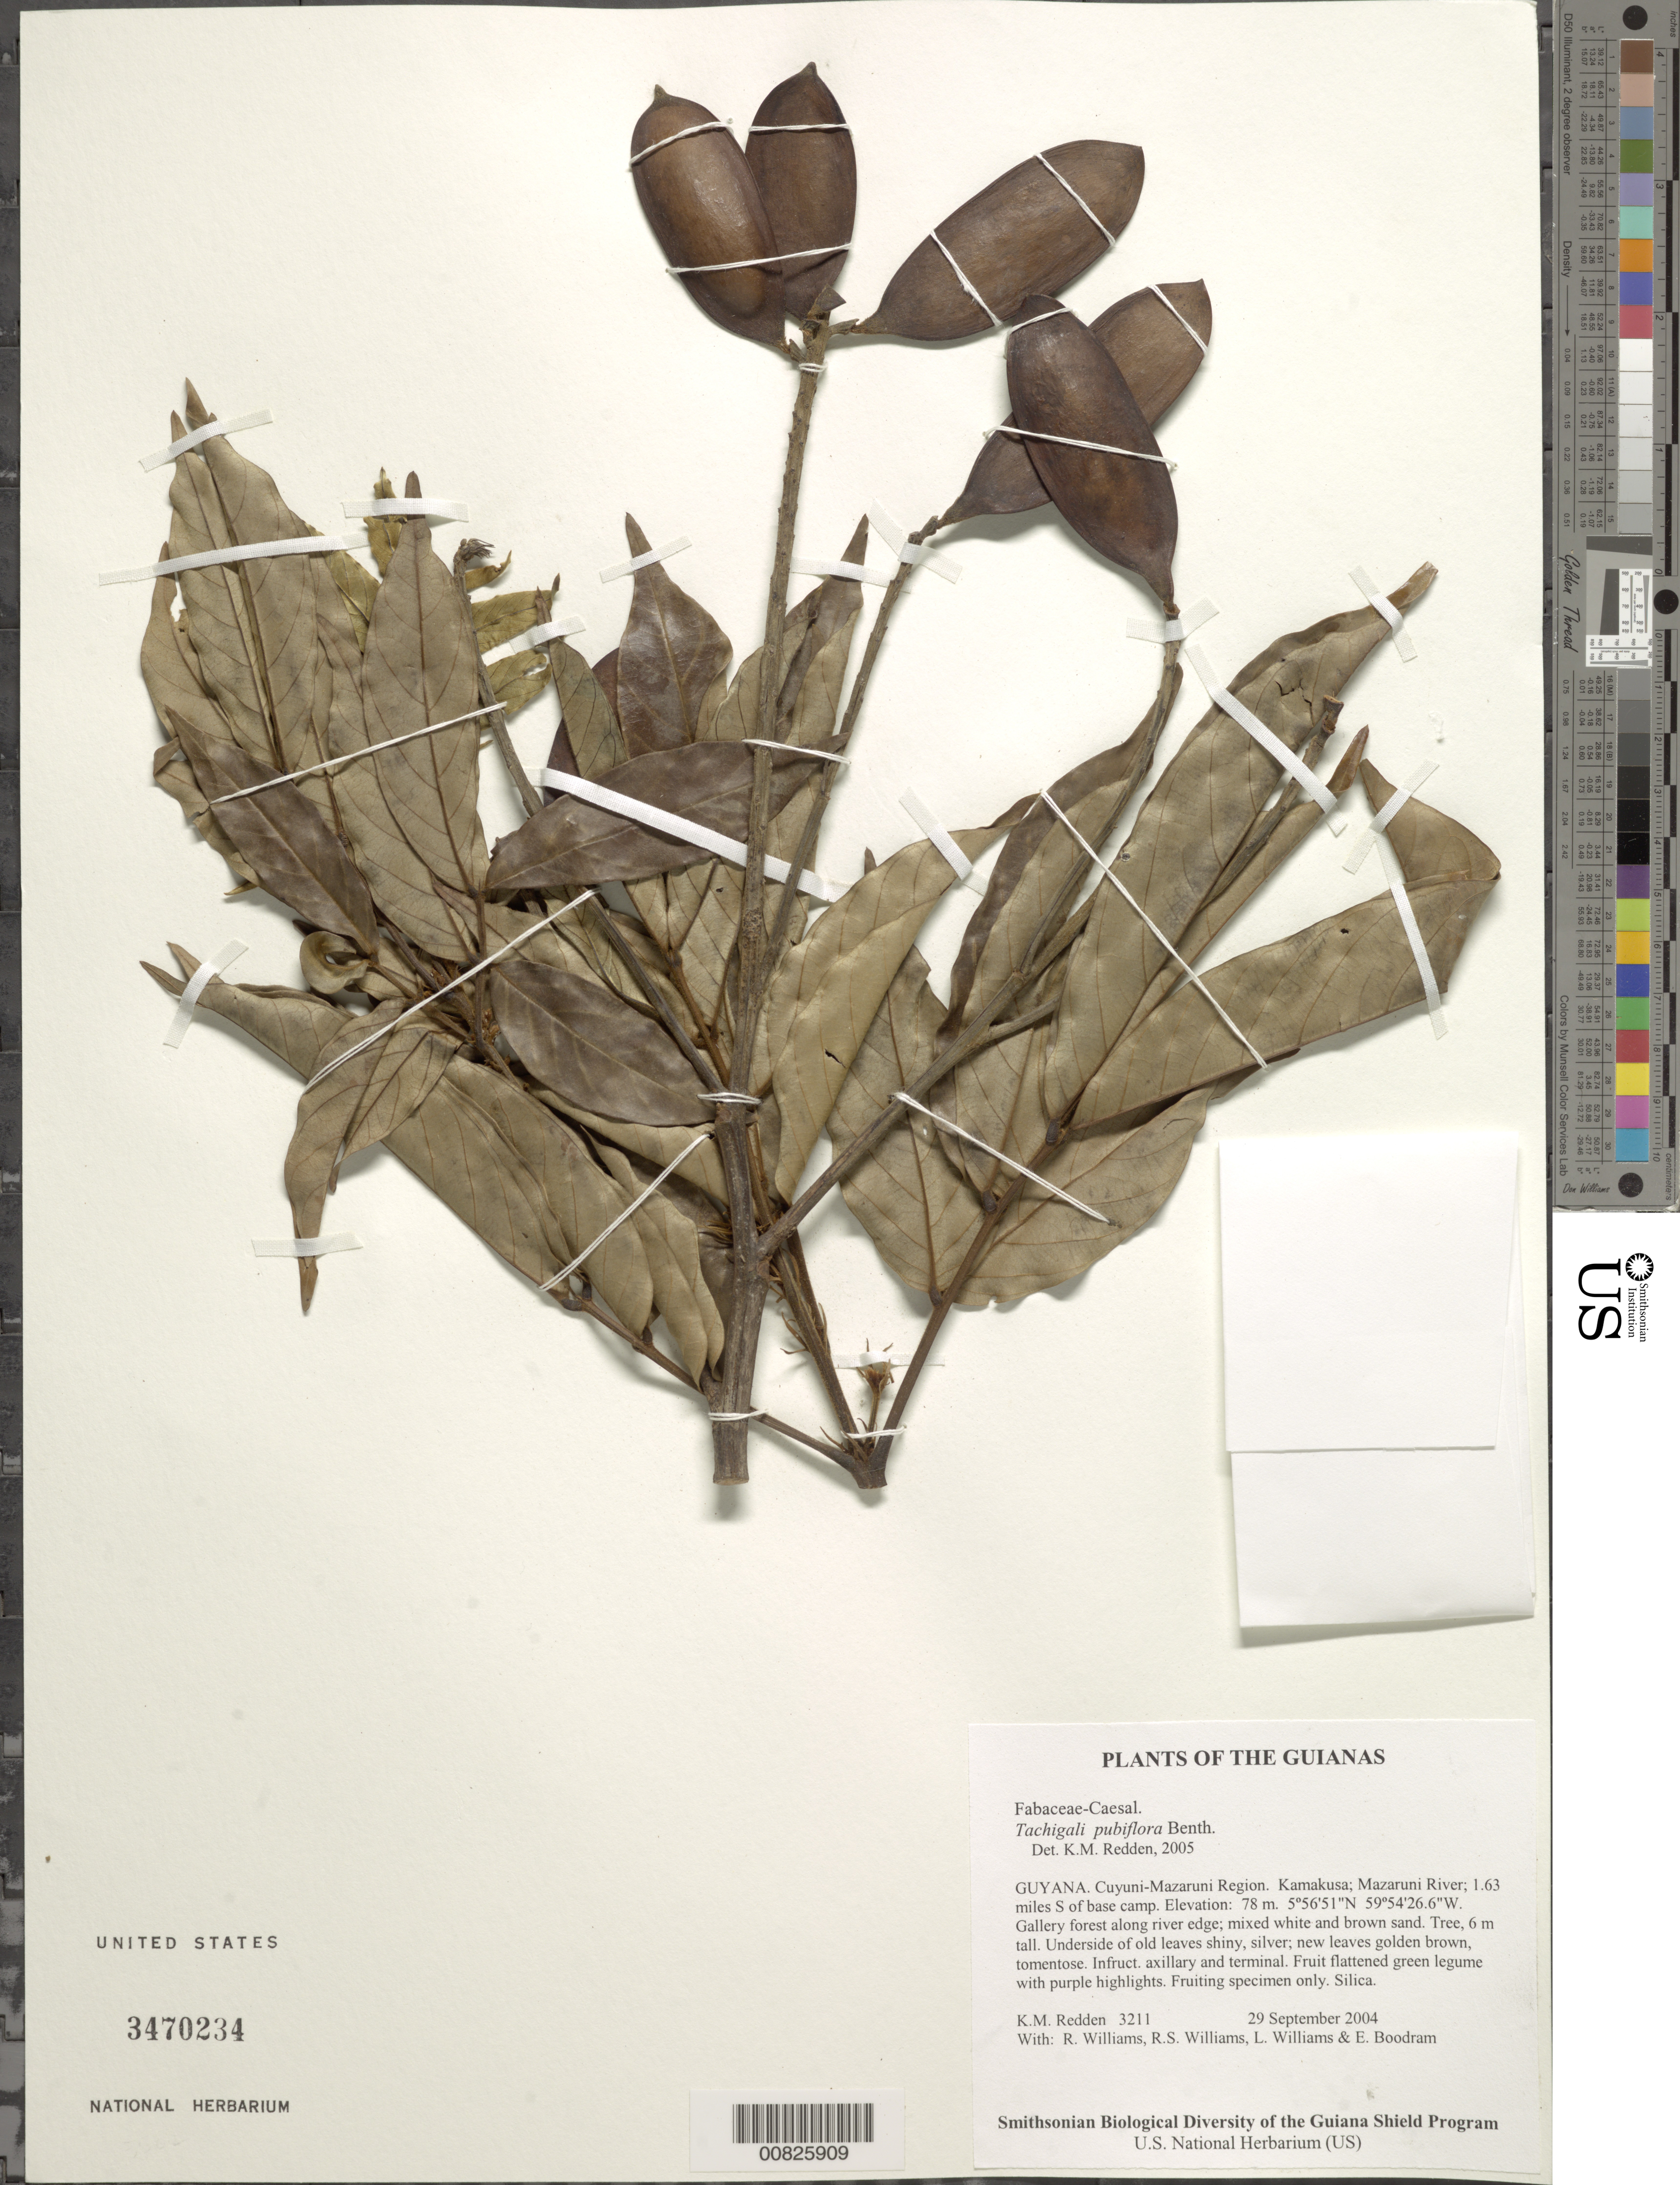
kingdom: Plantae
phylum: Tracheophyta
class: Magnoliopsida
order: Fabales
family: Fabaceae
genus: Tachigali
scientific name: Tachigali pubiflora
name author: Benth.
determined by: Redden, K. M.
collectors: K. M. Redden, R. Williams, R. S. Williams, L. Williams & E. Boodram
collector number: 3211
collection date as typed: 29 September 2004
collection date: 2004-09-29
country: Guyana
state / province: Cuyuni-Mazaruni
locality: Kamakusa; Mazaruni River; 1.63 miles S of base camp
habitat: Gallery forest along river edge; mixed white and brown sand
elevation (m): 78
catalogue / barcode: US 3470234